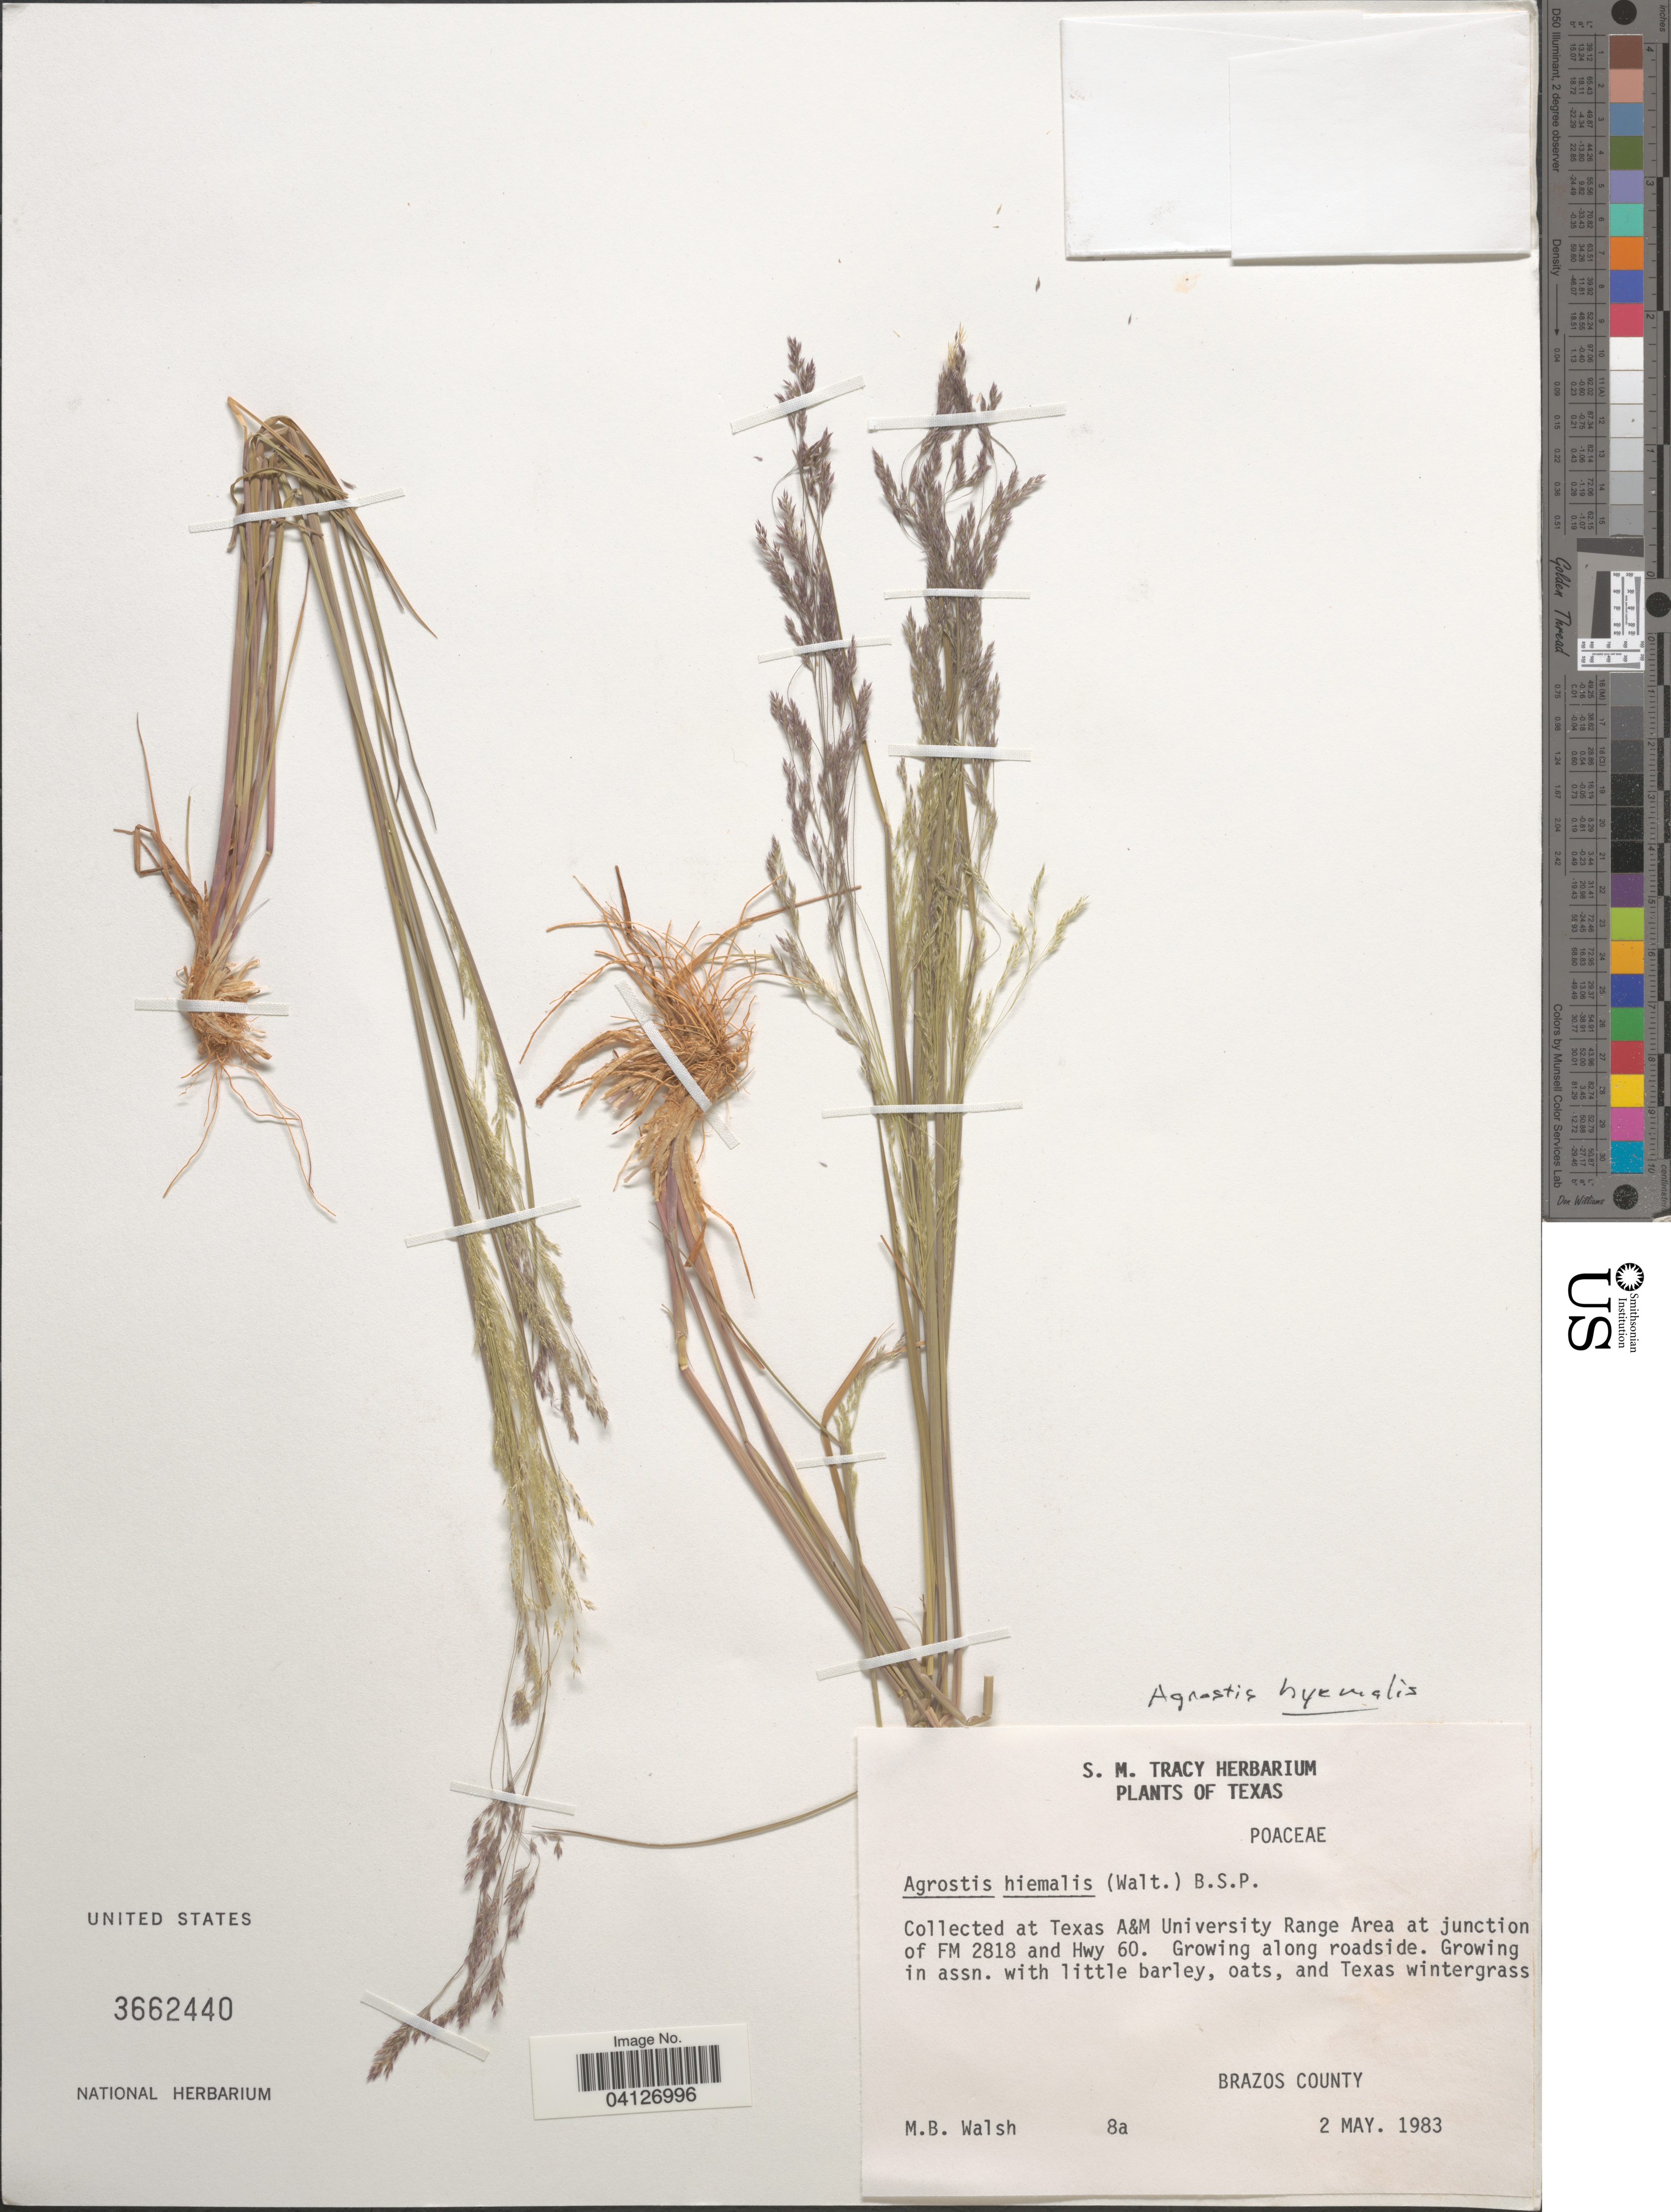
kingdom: Plantae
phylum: Tracheophyta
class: Liliopsida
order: Poales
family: Poaceae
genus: Agrostis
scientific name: Agrostis hiemalis (Walter) Britton et al., orth. var.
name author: (Walter) Britton et al.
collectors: M. Walsh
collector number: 8a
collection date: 1983-05-02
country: United States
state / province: Texas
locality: At Texas A&M University Range Area at junction of FM 2818 and Hwy 60. Brazos County.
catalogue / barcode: US 3662440